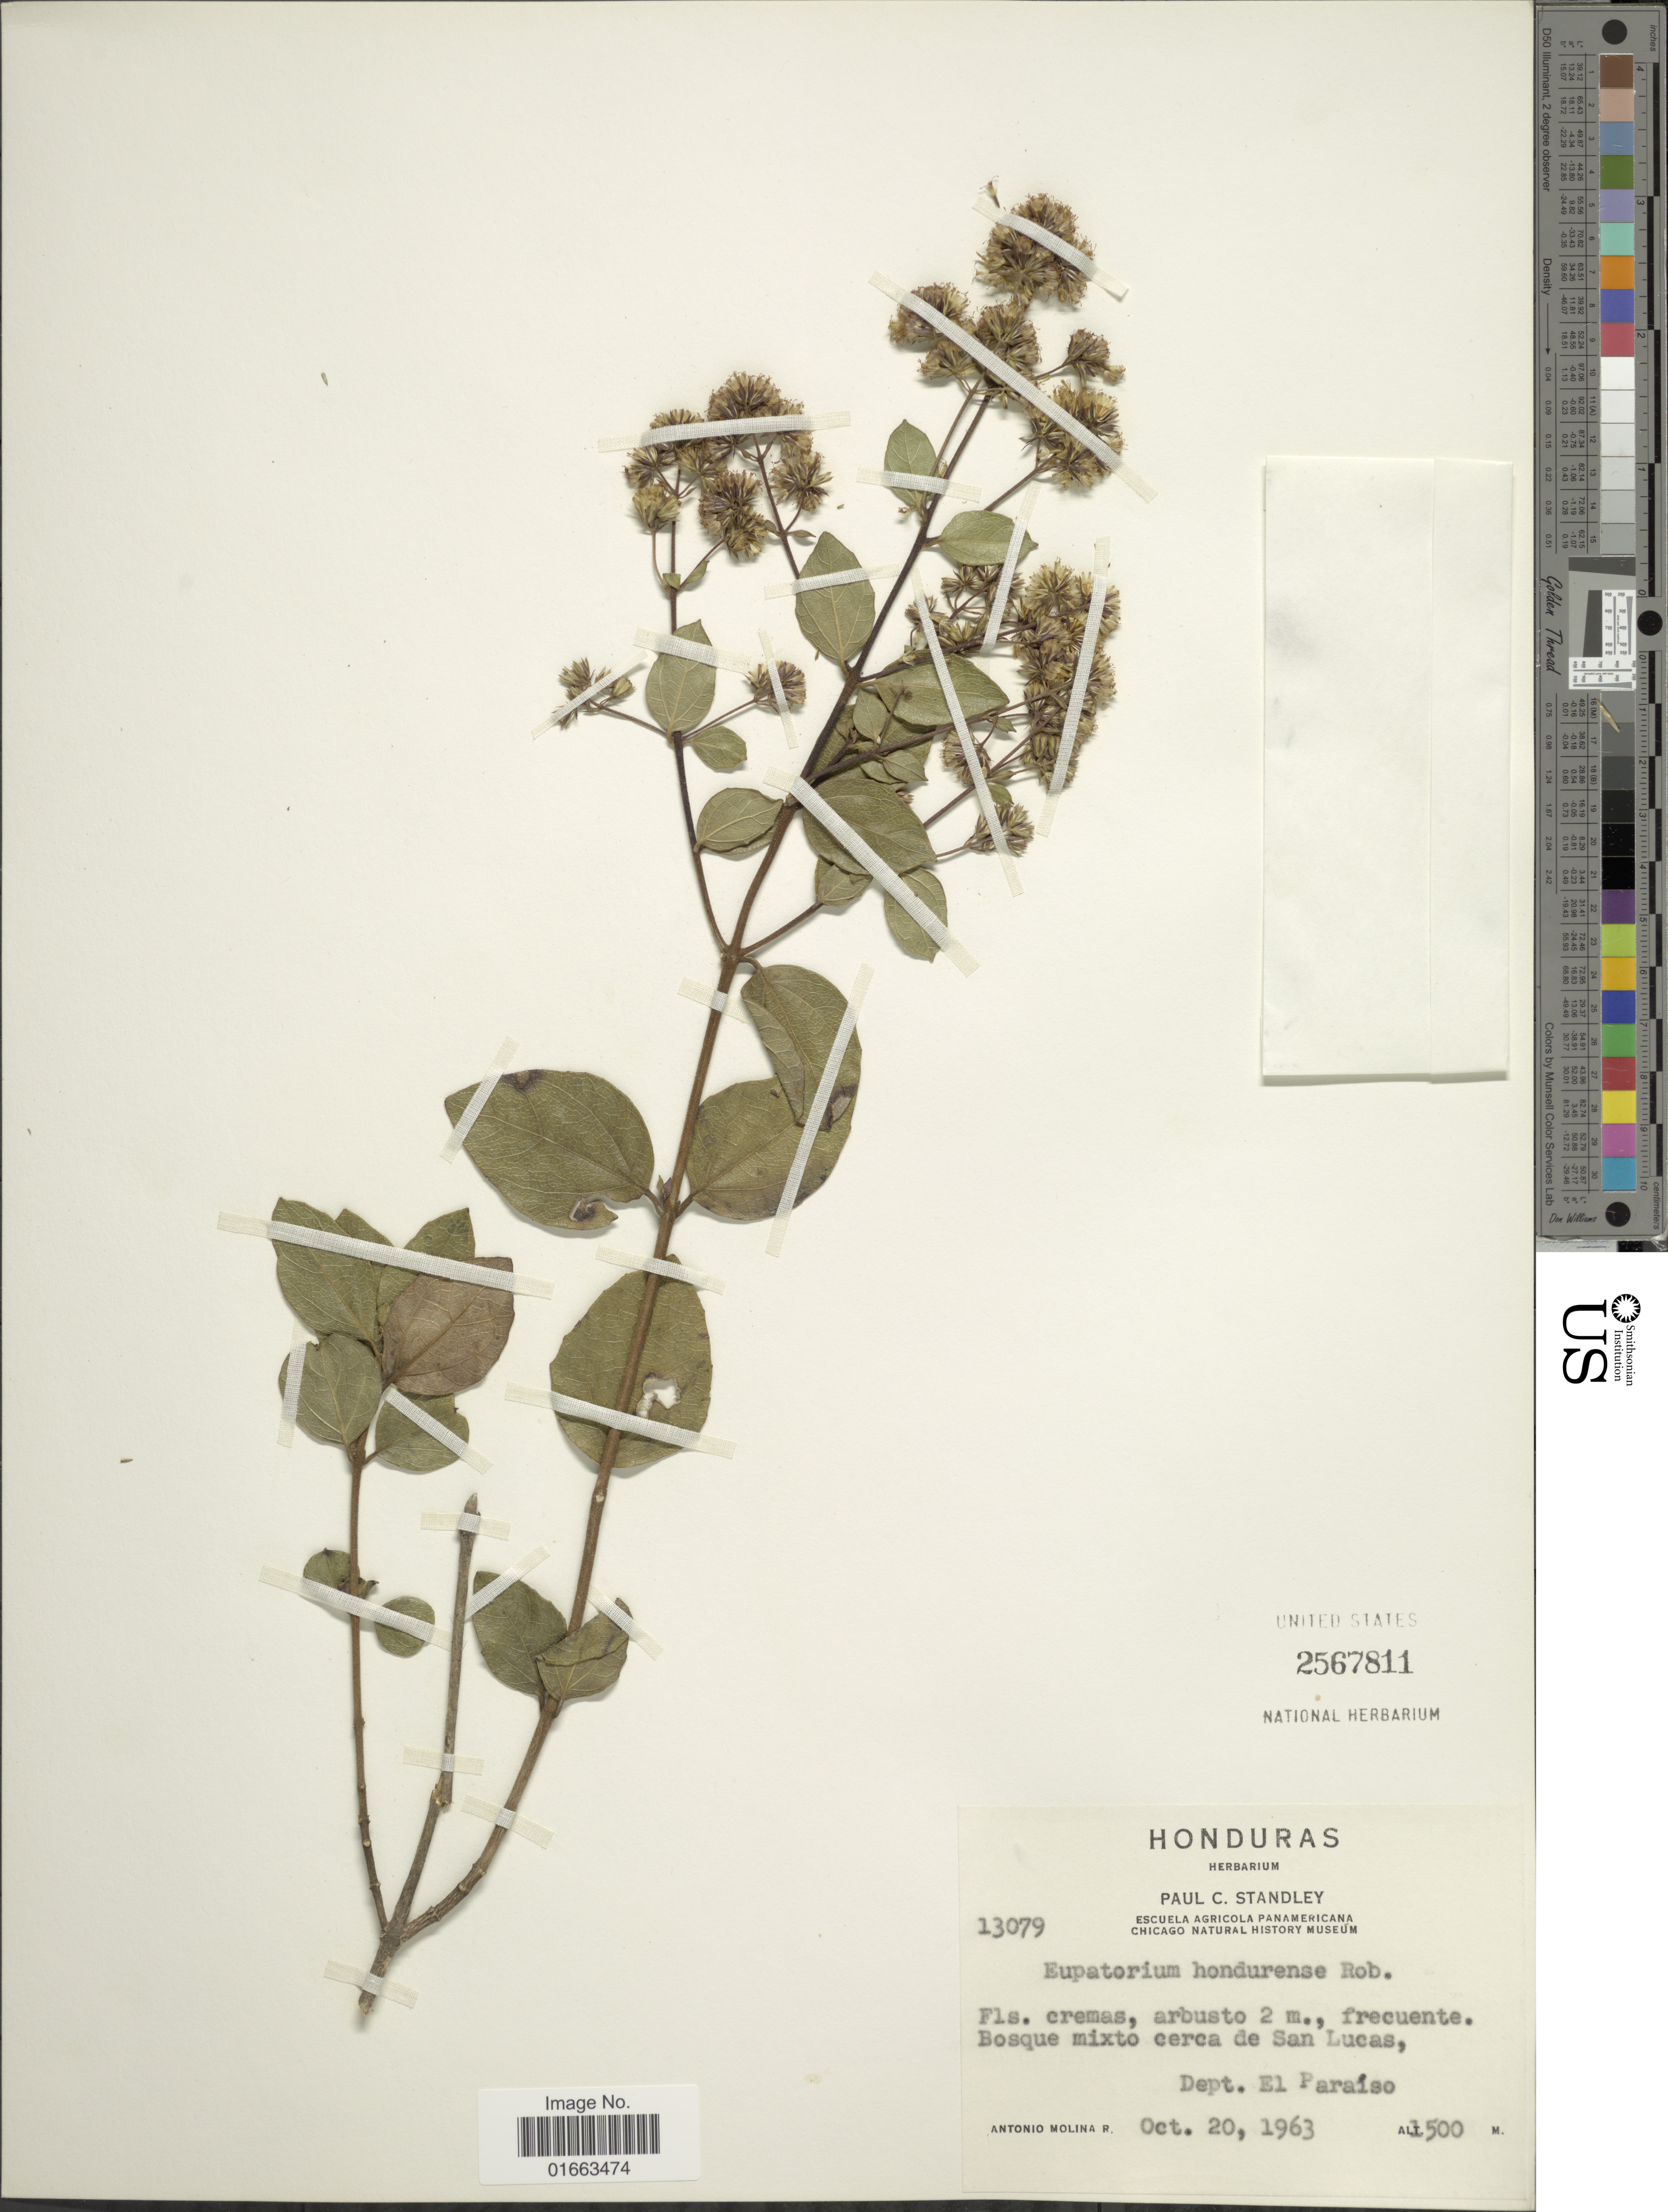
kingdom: Plantae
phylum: Tracheophyta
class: Magnoliopsida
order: Asterales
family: Asteraceae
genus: Koanophyllon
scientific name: Koanophyllon hondurensis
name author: (B.L. Rob.) R.M. King & H. Rob.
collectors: A. Molina R.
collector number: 13079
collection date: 1963-10-20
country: Honduras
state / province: El Paraíso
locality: Bosque mixto cerca de San Lucas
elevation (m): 1500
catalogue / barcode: US 2567811